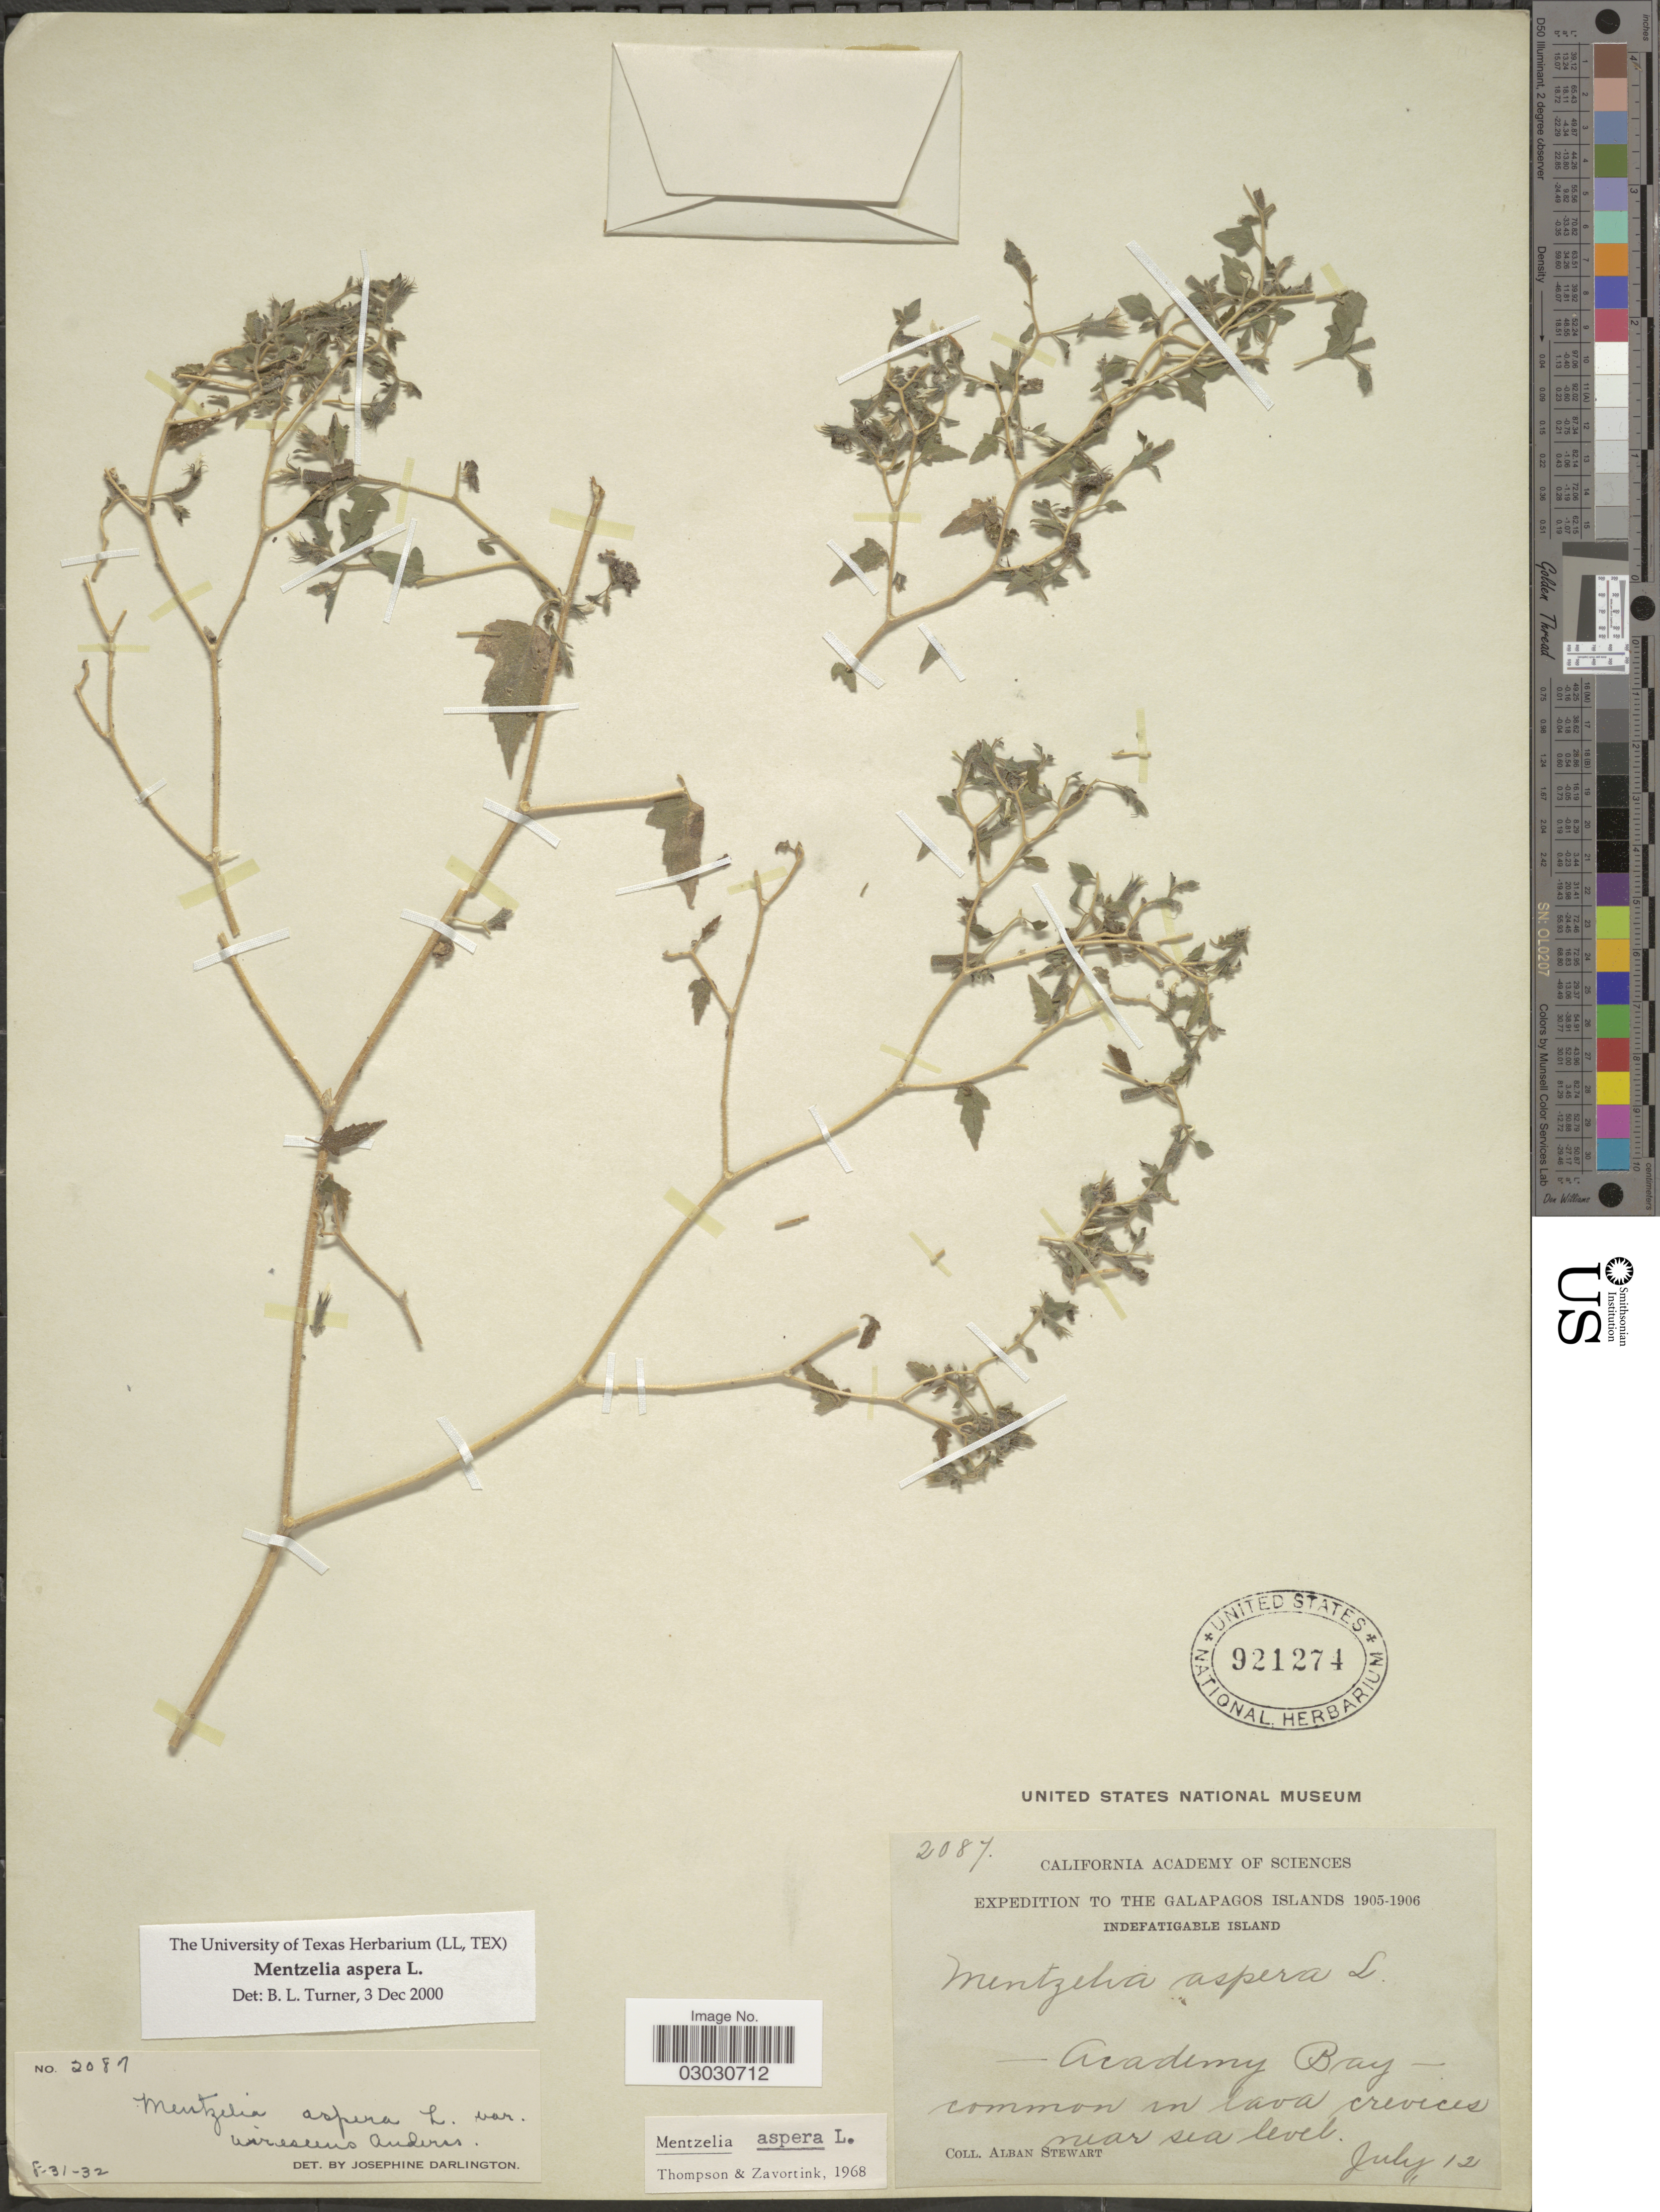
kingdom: Plantae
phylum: Tracheophyta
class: Magnoliopsida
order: Cornales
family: Loasaceae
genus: Mentzelia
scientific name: Mentzelia aspera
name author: L.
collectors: A. Stewart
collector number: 2087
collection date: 1905-07-12/1906-07-12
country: Ecuador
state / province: Colón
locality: The Galapagos Islands. Indefatigable Island. Academy Bay.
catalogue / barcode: US 921271